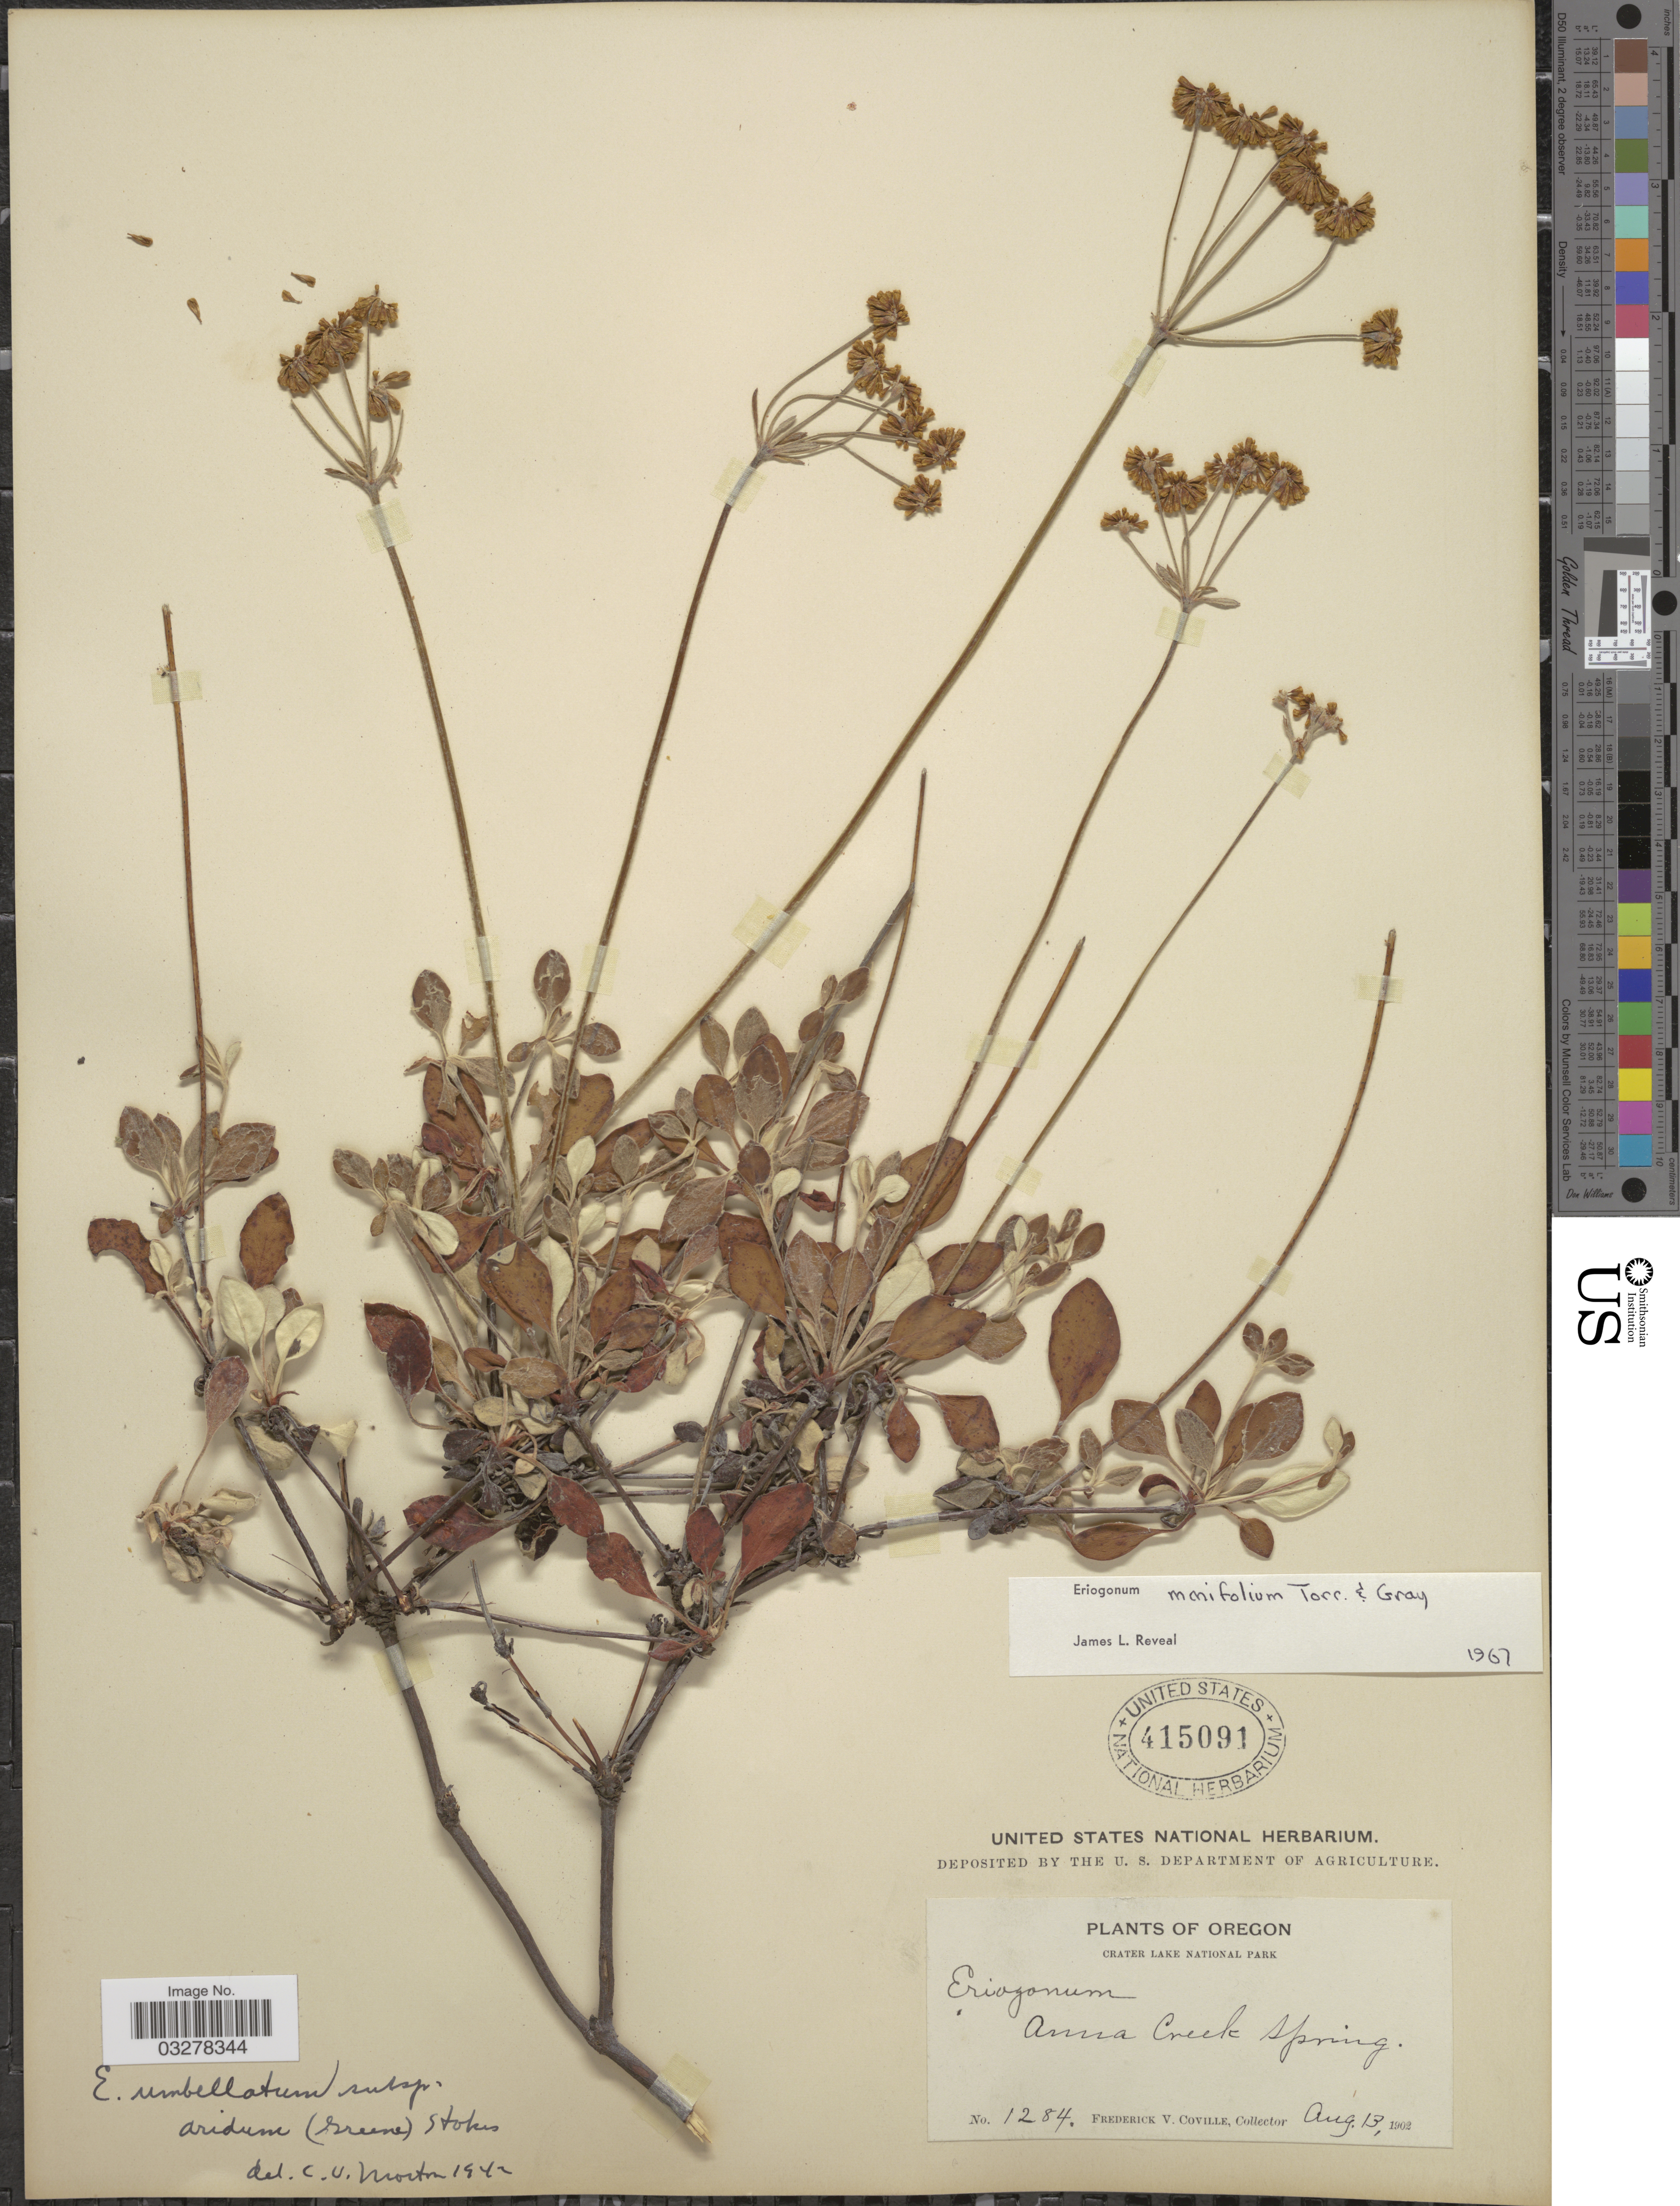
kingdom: Plantae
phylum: Tracheophyta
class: Magnoliopsida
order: Caryophyllales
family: Polygonaceae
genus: Eriogonum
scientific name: Eriogonum marifolium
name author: Torr. & A. Gray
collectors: F. V. Coville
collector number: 1284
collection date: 1902-08-13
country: United States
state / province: Oregon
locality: Crater Lake National Park. Anna Creek Spring.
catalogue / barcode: US 415091